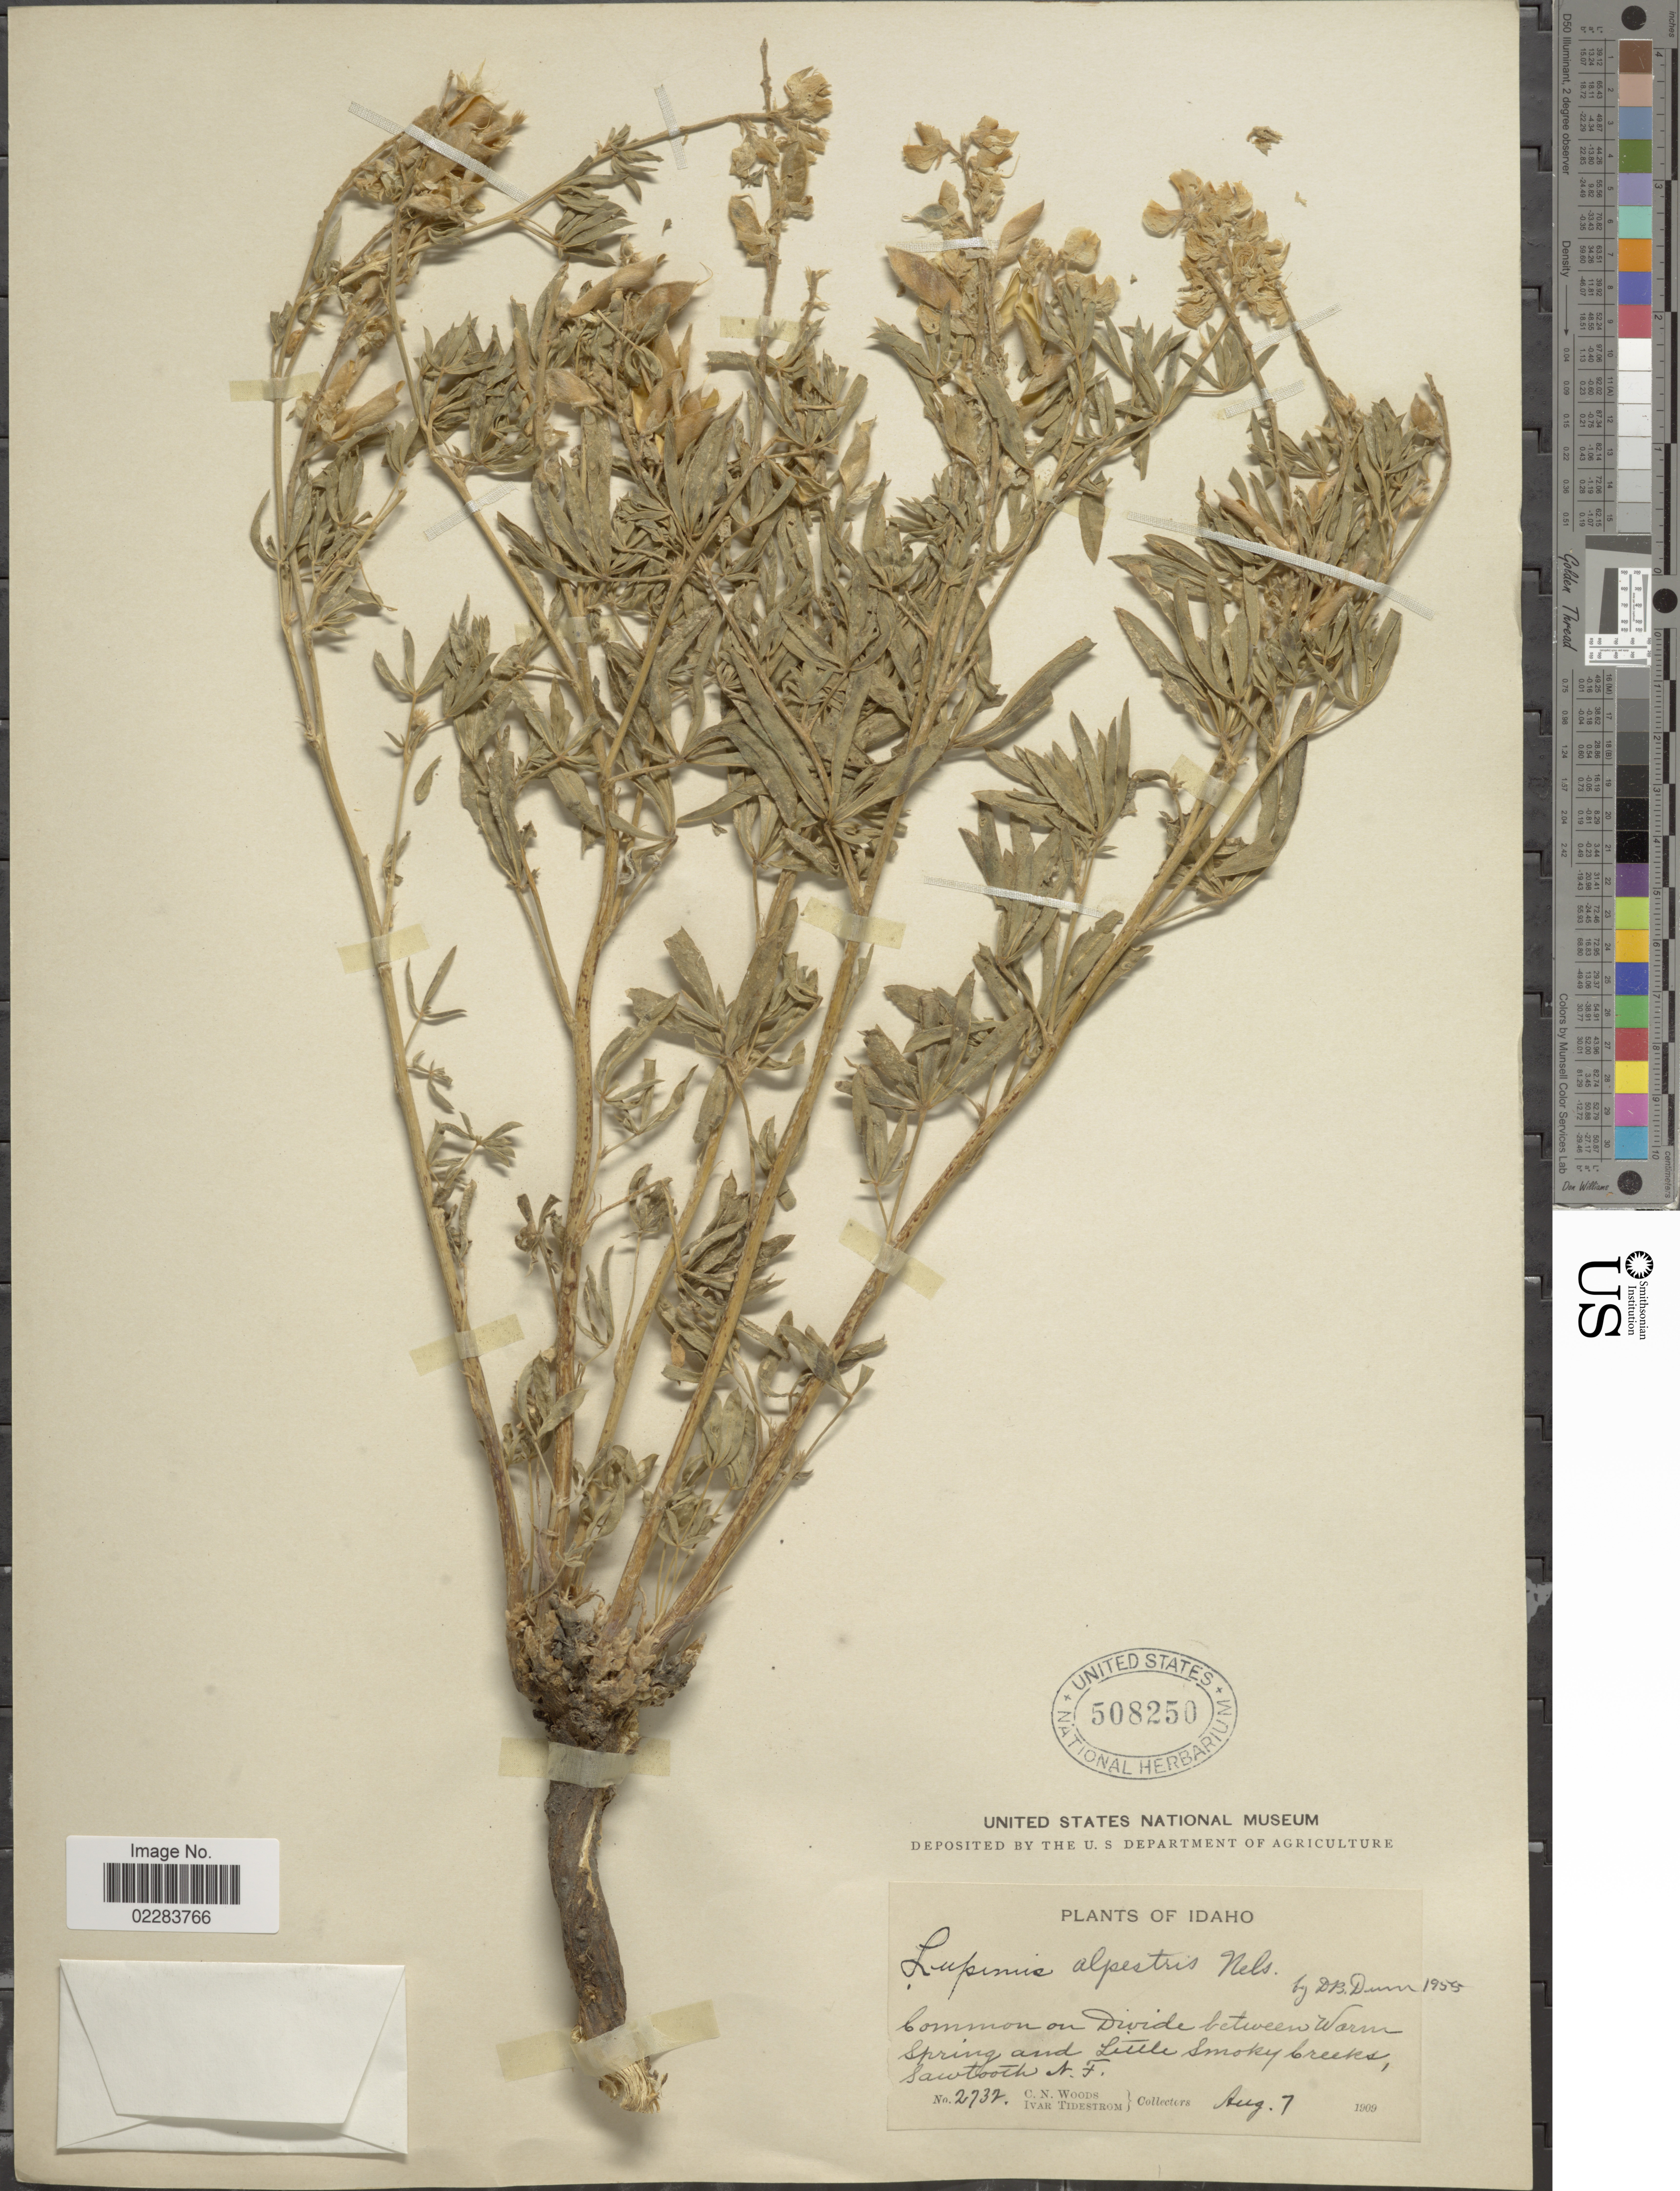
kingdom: Plantae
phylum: Tracheophyta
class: Magnoliopsida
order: Fabales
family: Fabaceae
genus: Lupinus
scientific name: Lupinus alpestris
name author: A. Nelson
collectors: C. Woods & I. F. Tidestrom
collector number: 2732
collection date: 1909-08-07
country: United States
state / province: Idaho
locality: Common on Divide between Warm Spring and Little Smoky breeks, Sawtooth N.F.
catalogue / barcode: US 508250